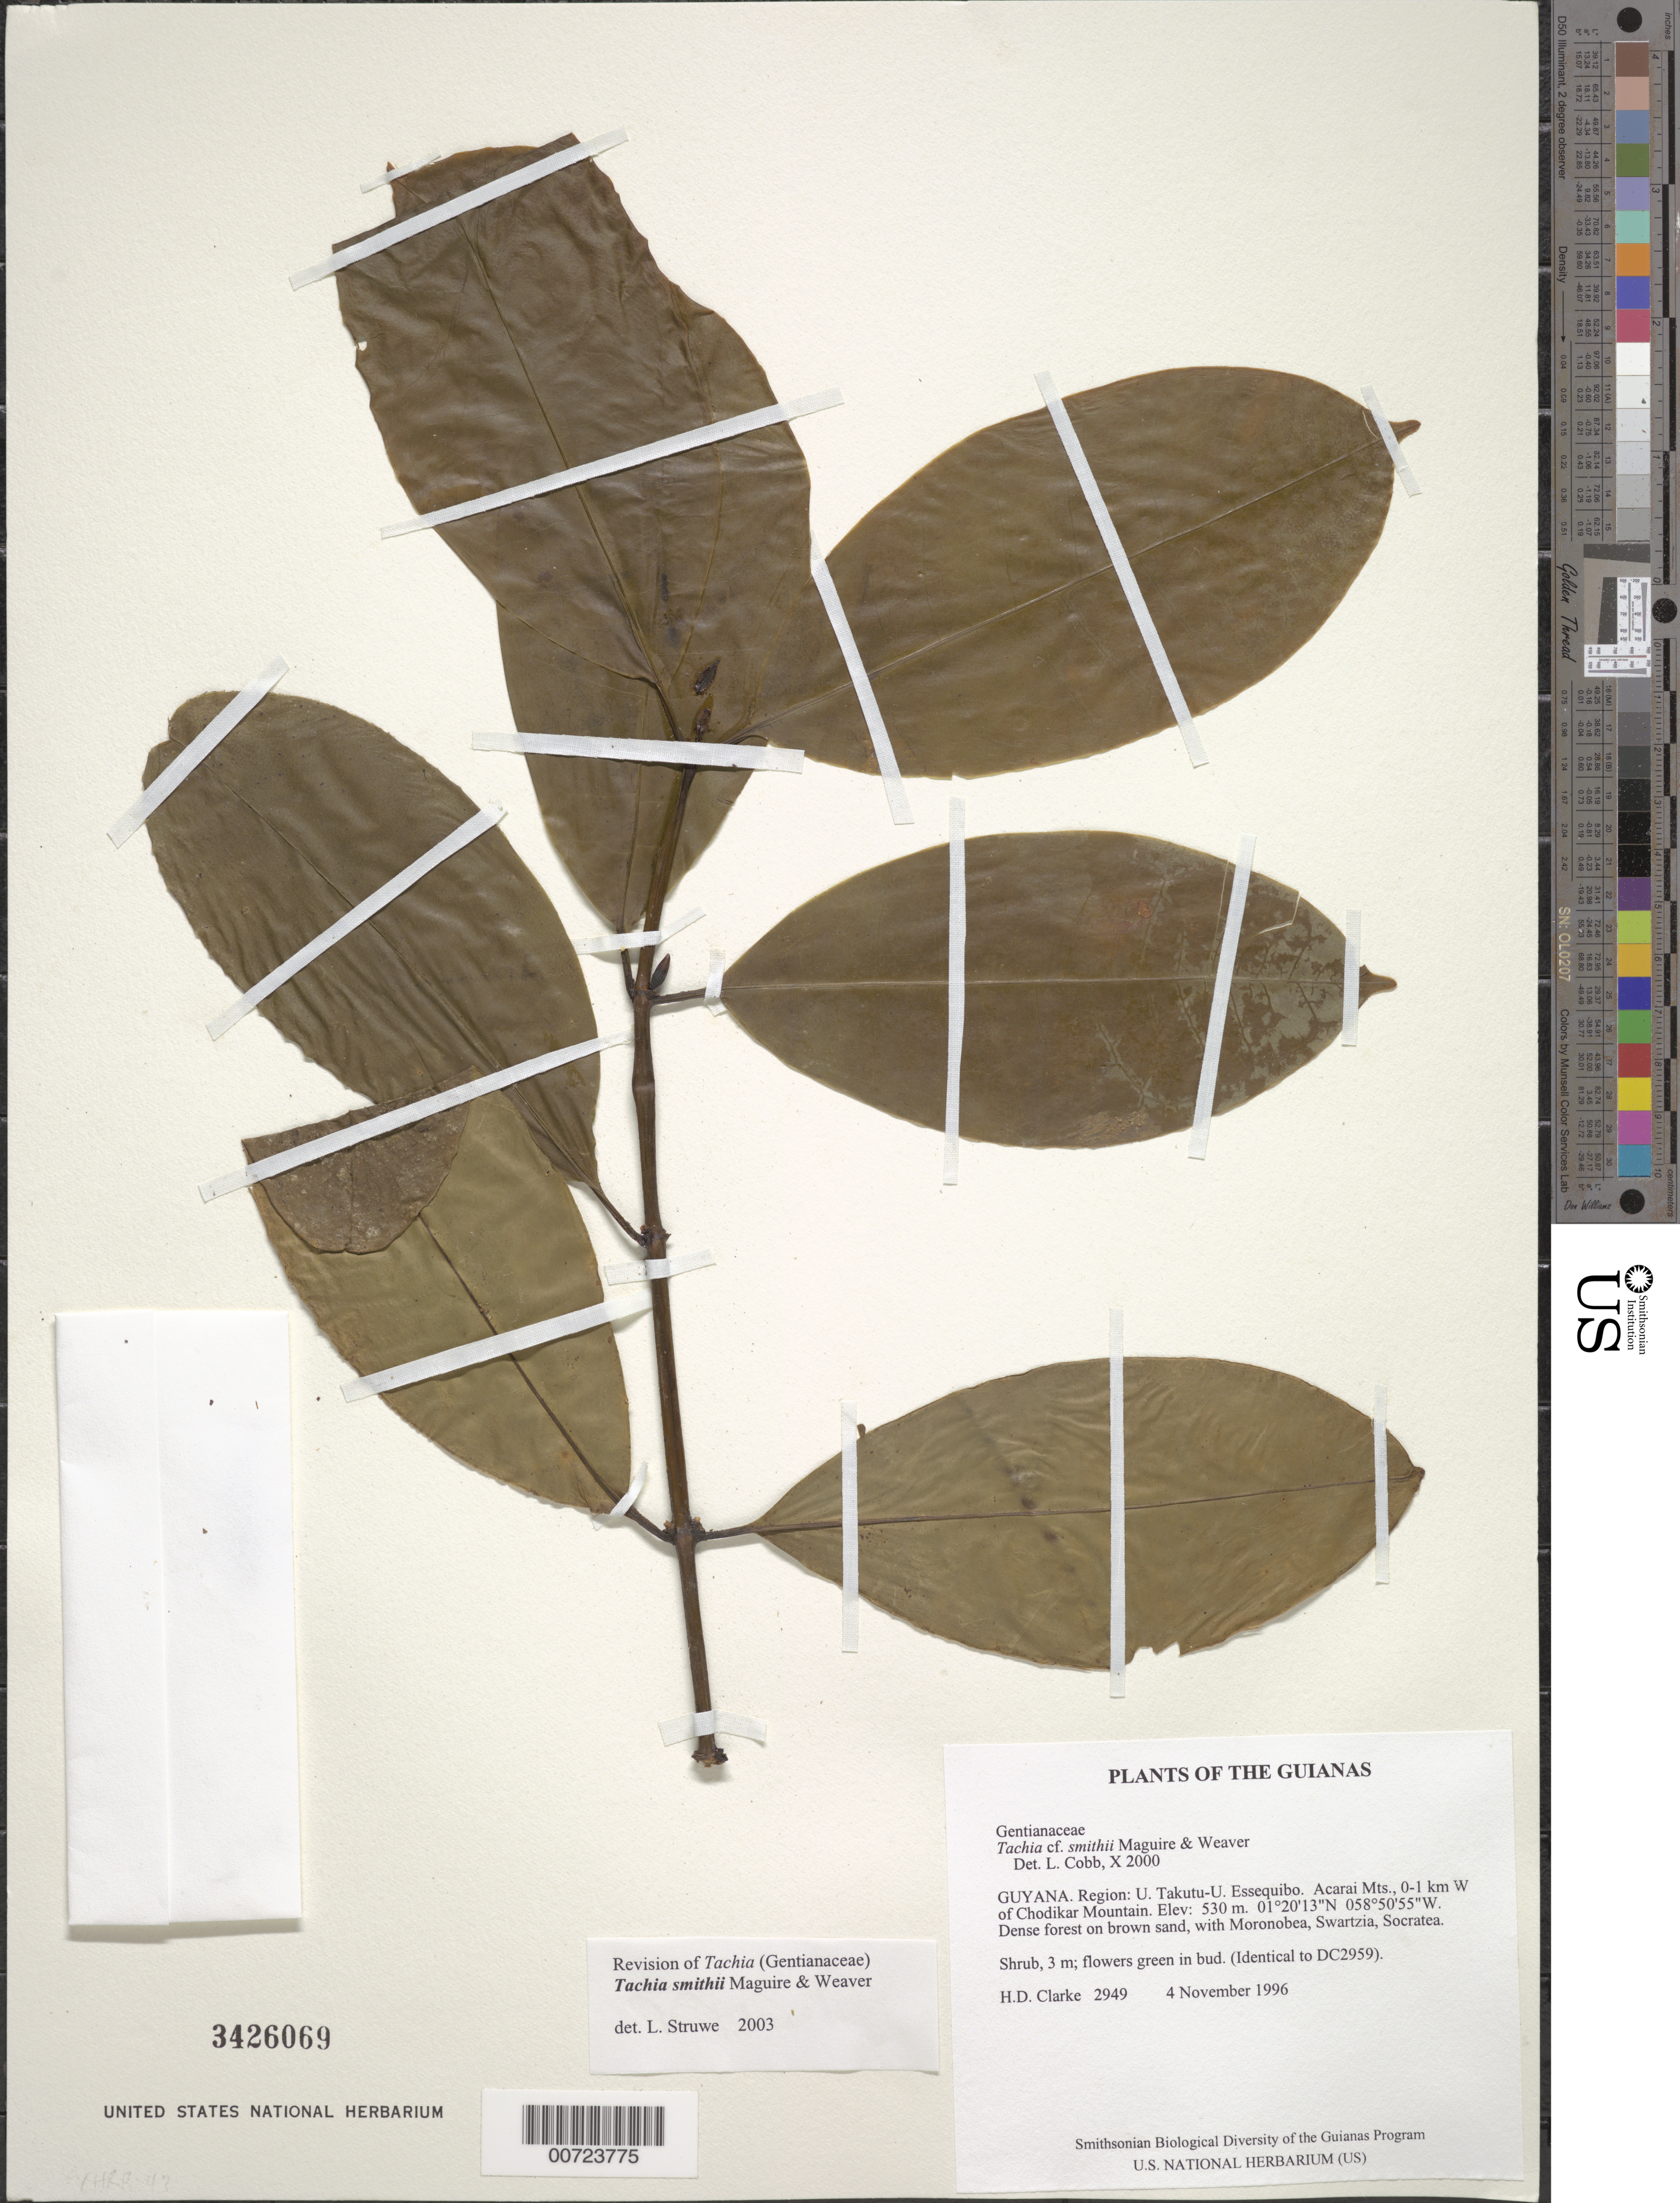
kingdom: Plantae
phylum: Tracheophyta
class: Magnoliopsida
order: Gentianales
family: Gentianaceae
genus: Tachia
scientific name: Tachia smithii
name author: Maguire & Weaver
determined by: Cobb, L.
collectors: H. D. Clarke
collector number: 2949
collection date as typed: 4 November 1996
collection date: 1996-11-04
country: Guyana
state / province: U. Takutu-U. Essequibo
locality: Acarai Mts., 0-1 km W of Chodikar Mountain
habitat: Dense forest on brown sand, with Moronobea, Swartzia, Socratea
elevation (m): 530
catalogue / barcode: US 3426069